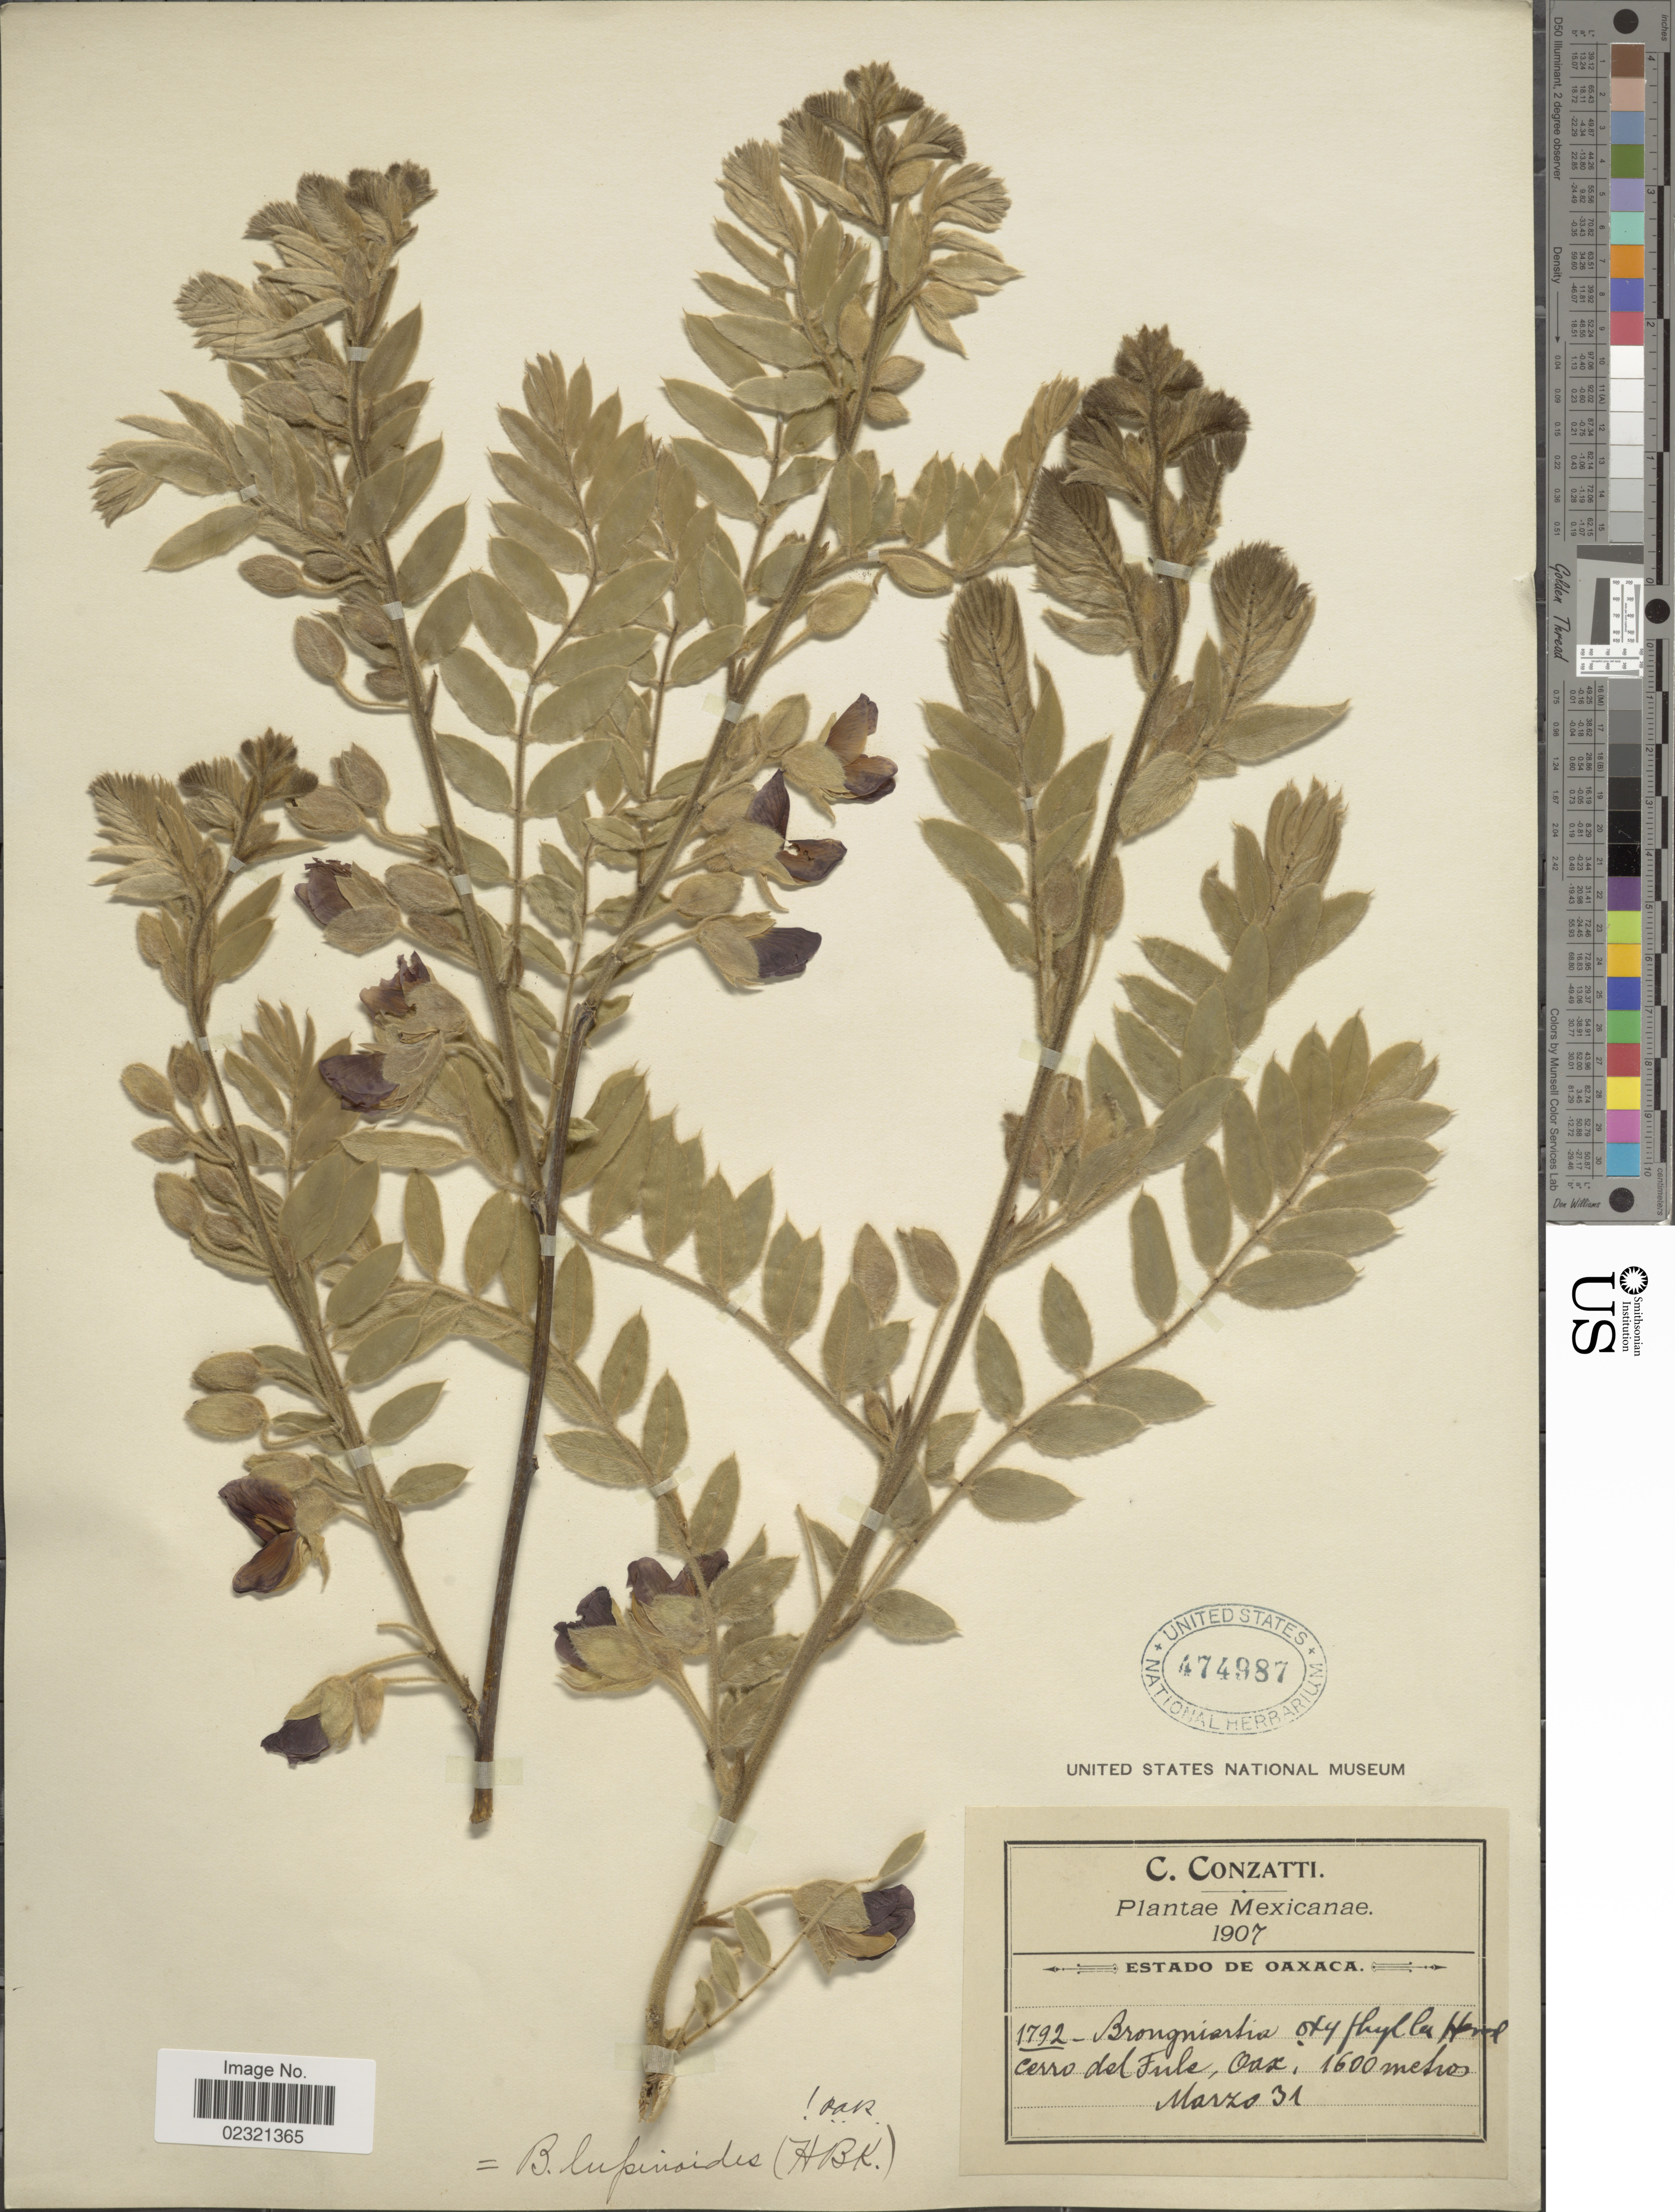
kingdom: Plantae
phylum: Tracheophyta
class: Magnoliopsida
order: Fabales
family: Fabaceae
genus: Brongniartia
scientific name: Brongniartia lupinoides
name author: (Kunth) Taub.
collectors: C. Conzatti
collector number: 1792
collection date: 1907-03-31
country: Mexico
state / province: Oaxaca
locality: Cerro del Fule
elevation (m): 1600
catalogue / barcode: US 474987